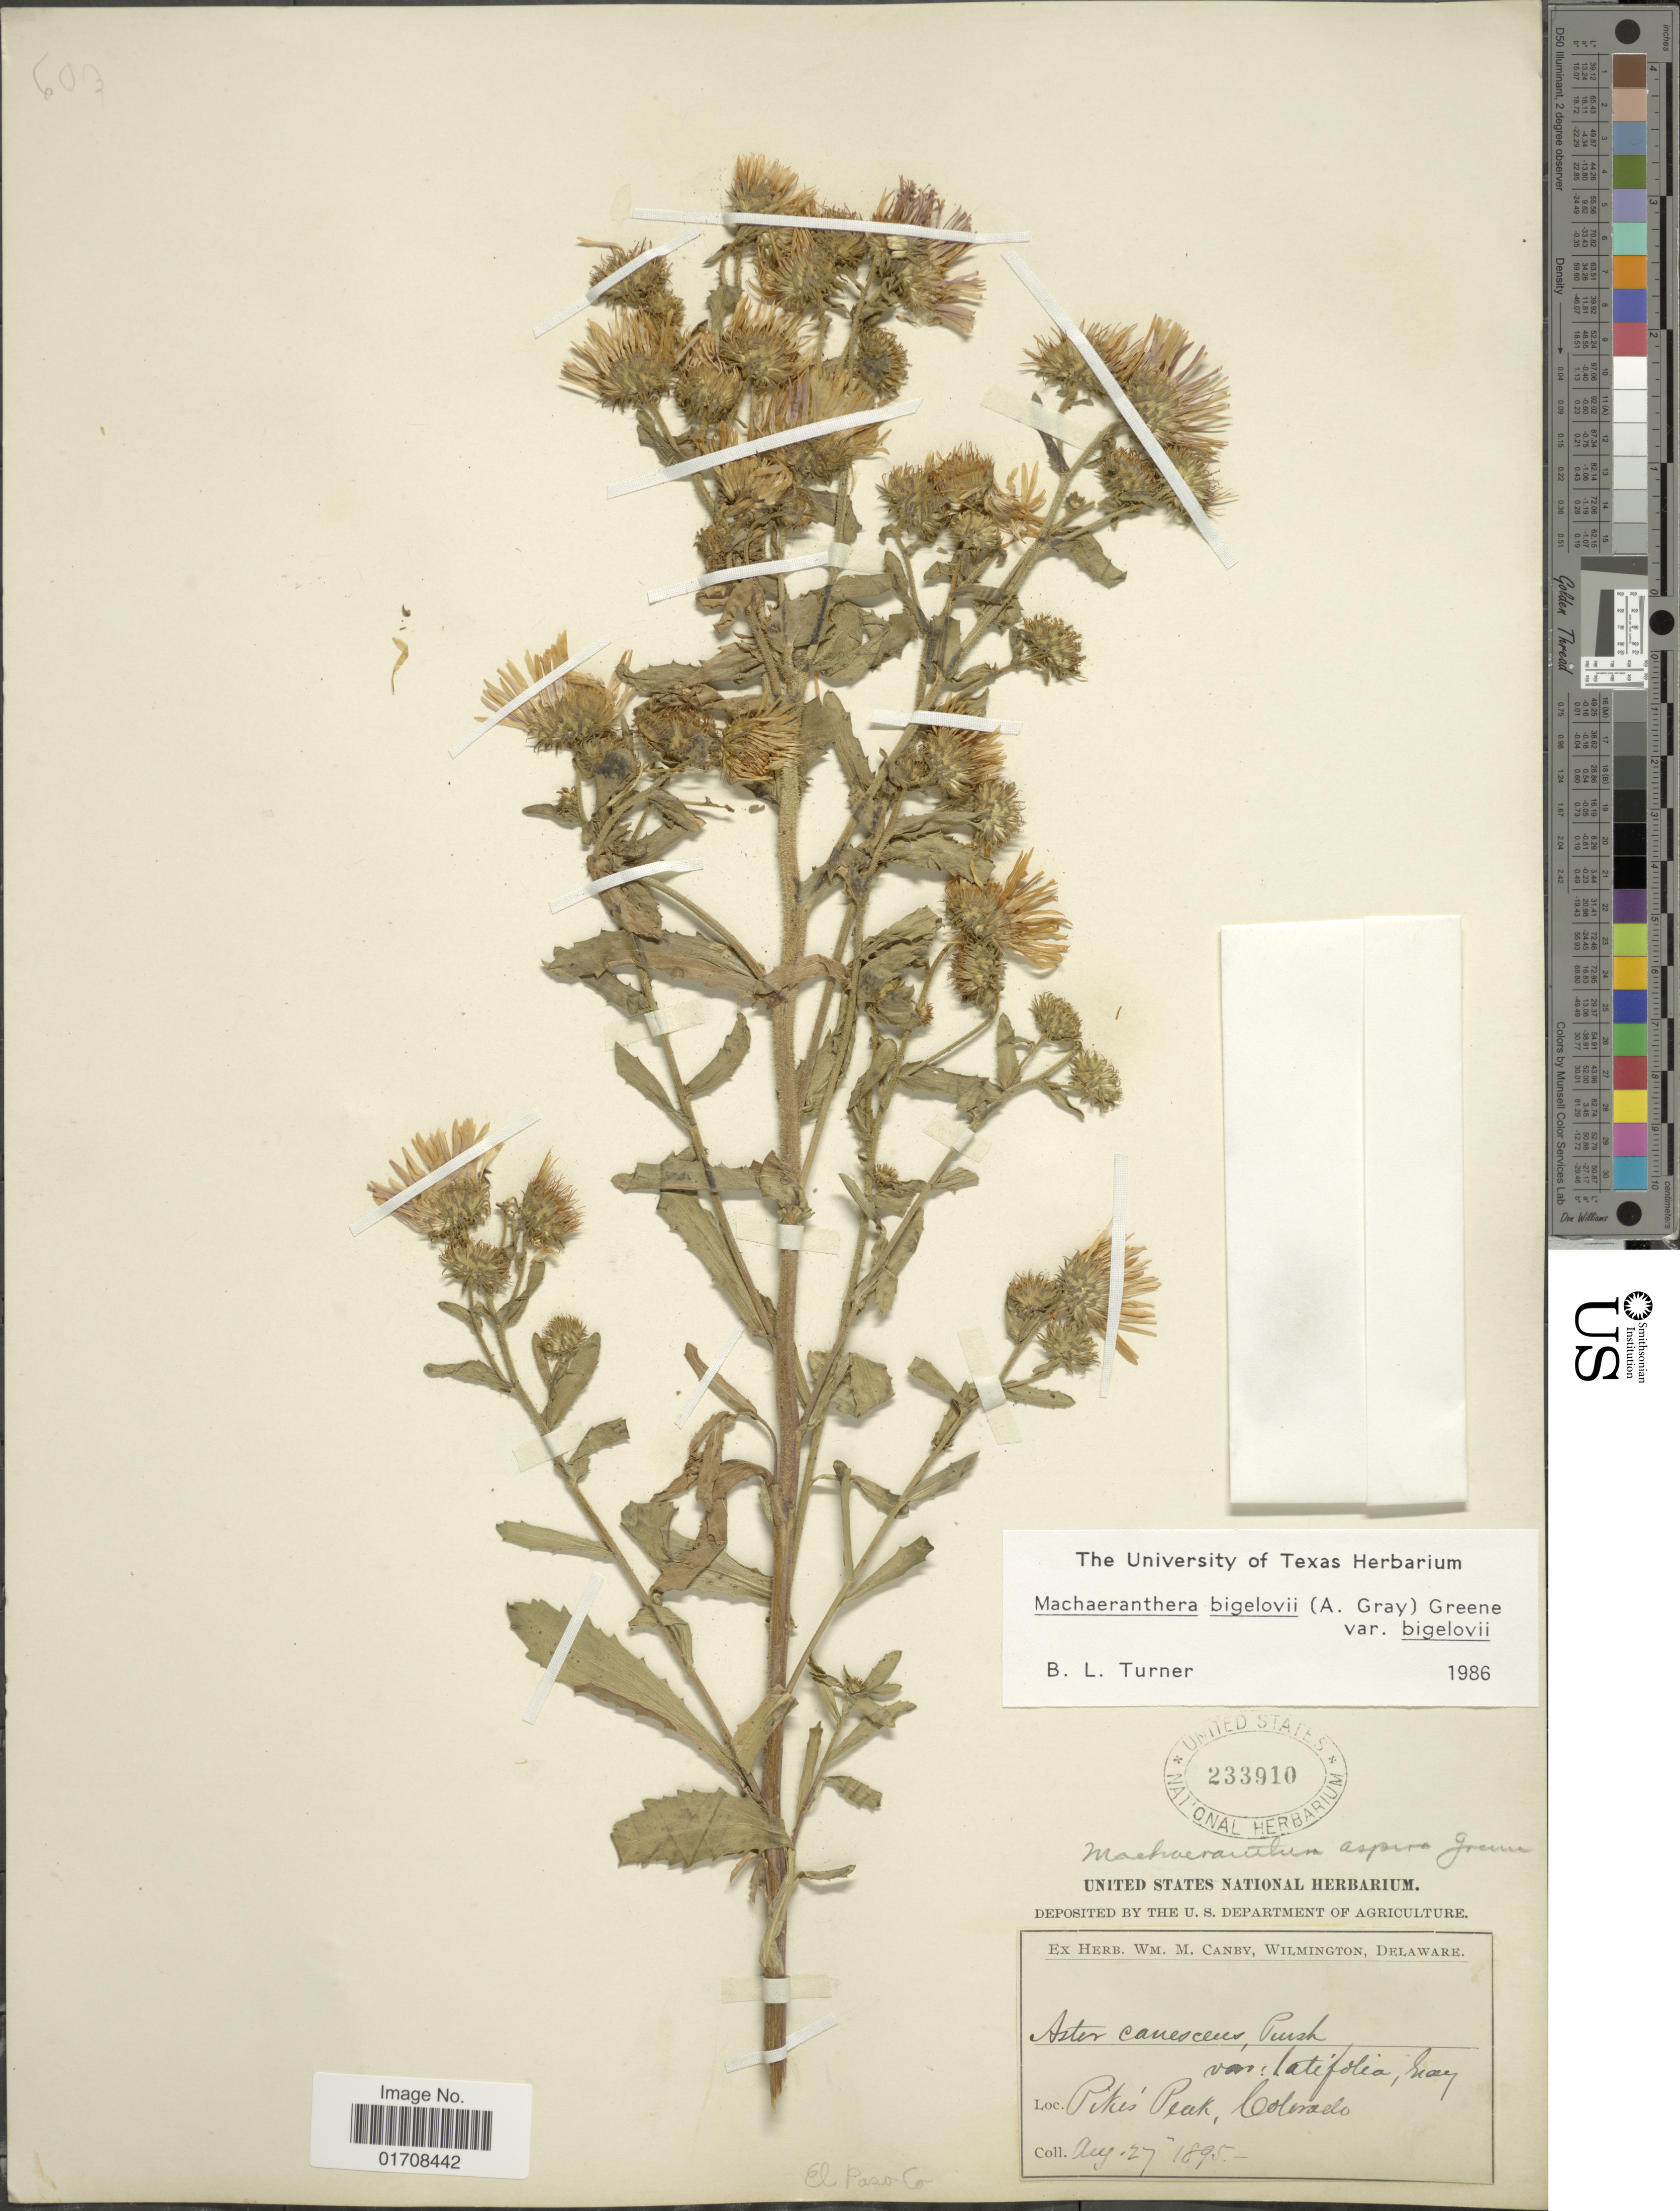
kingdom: Plantae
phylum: Tracheophyta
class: Magnoliopsida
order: Asterales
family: Asteraceae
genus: Machaeranthera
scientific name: Machaeranthera bigelovii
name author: (A. Gray) Greene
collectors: ex herb. W.M. Canby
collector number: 603?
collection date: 1895-08-27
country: United States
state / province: Colorado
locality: Pike's Peak, El Paso Co.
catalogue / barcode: US 233910